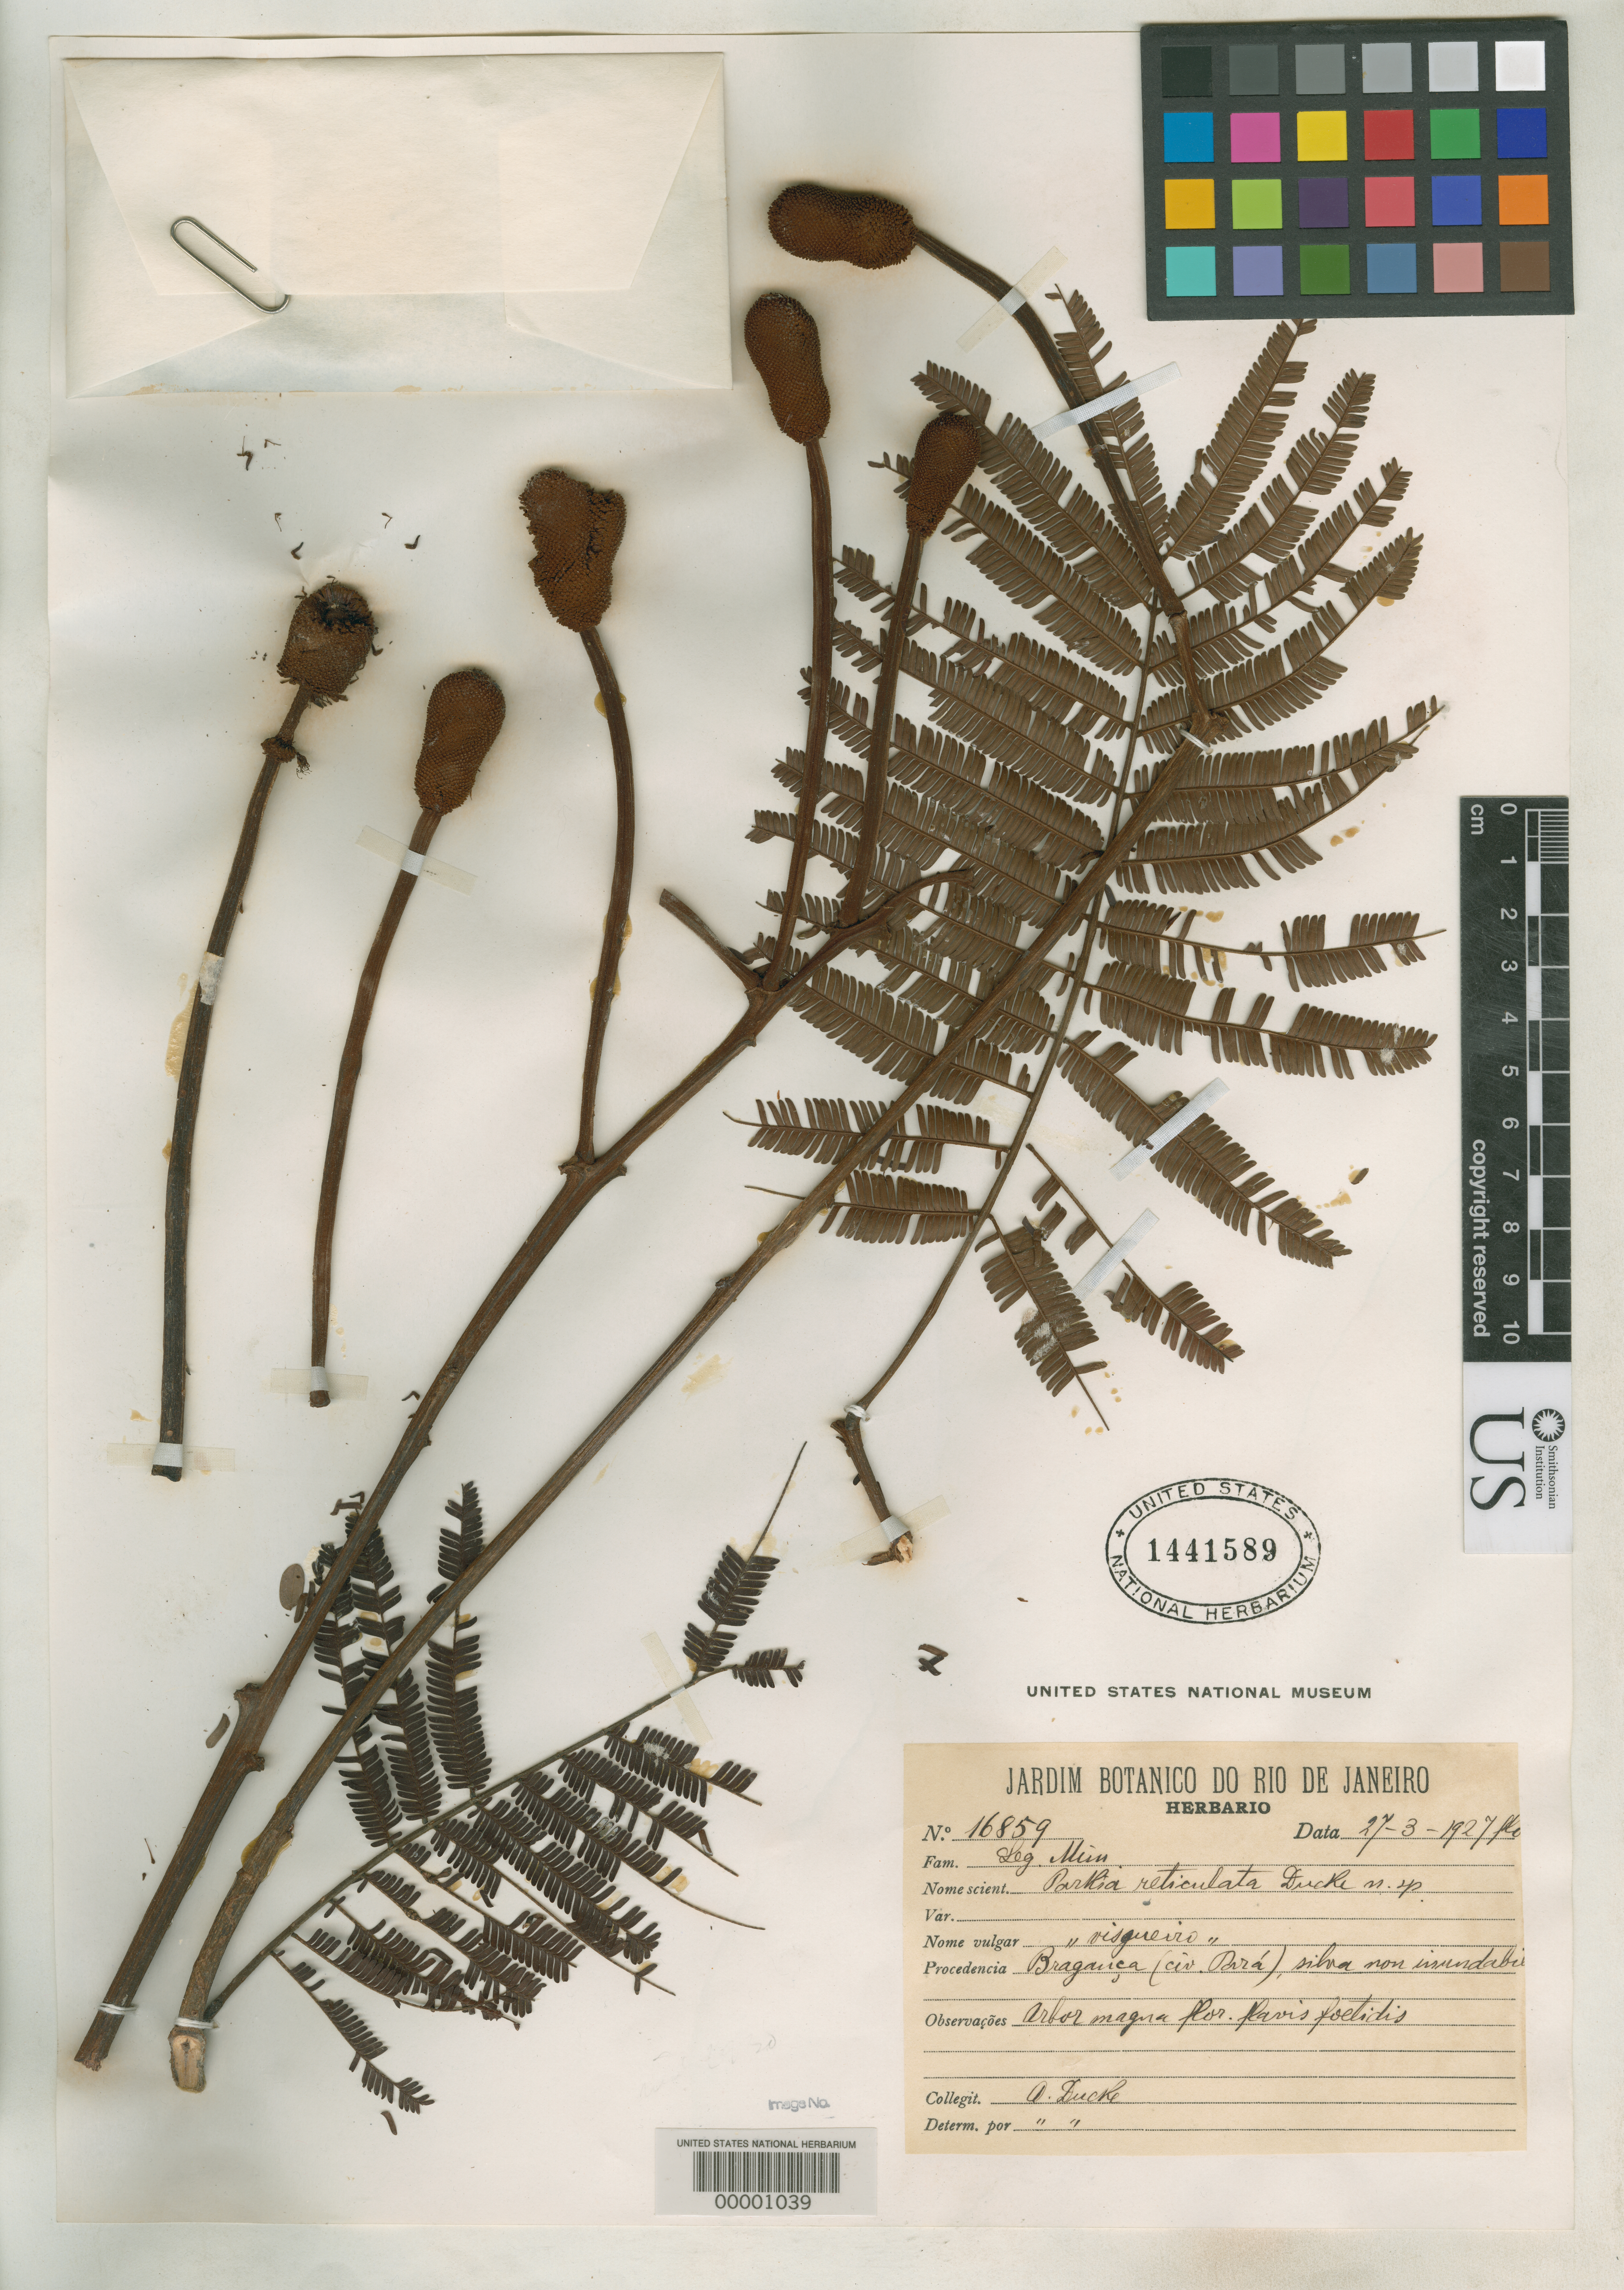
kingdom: Plantae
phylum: Tracheophyta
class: Magnoliopsida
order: Fabales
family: Fabaceae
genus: Parkia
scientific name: Parkia reticulata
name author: Ducke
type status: Isotype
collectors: A. Ducke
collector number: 16859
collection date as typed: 27 Mar 1927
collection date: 1927-03-27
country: Brazil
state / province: Pará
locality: Braganca.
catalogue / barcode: US 1141589